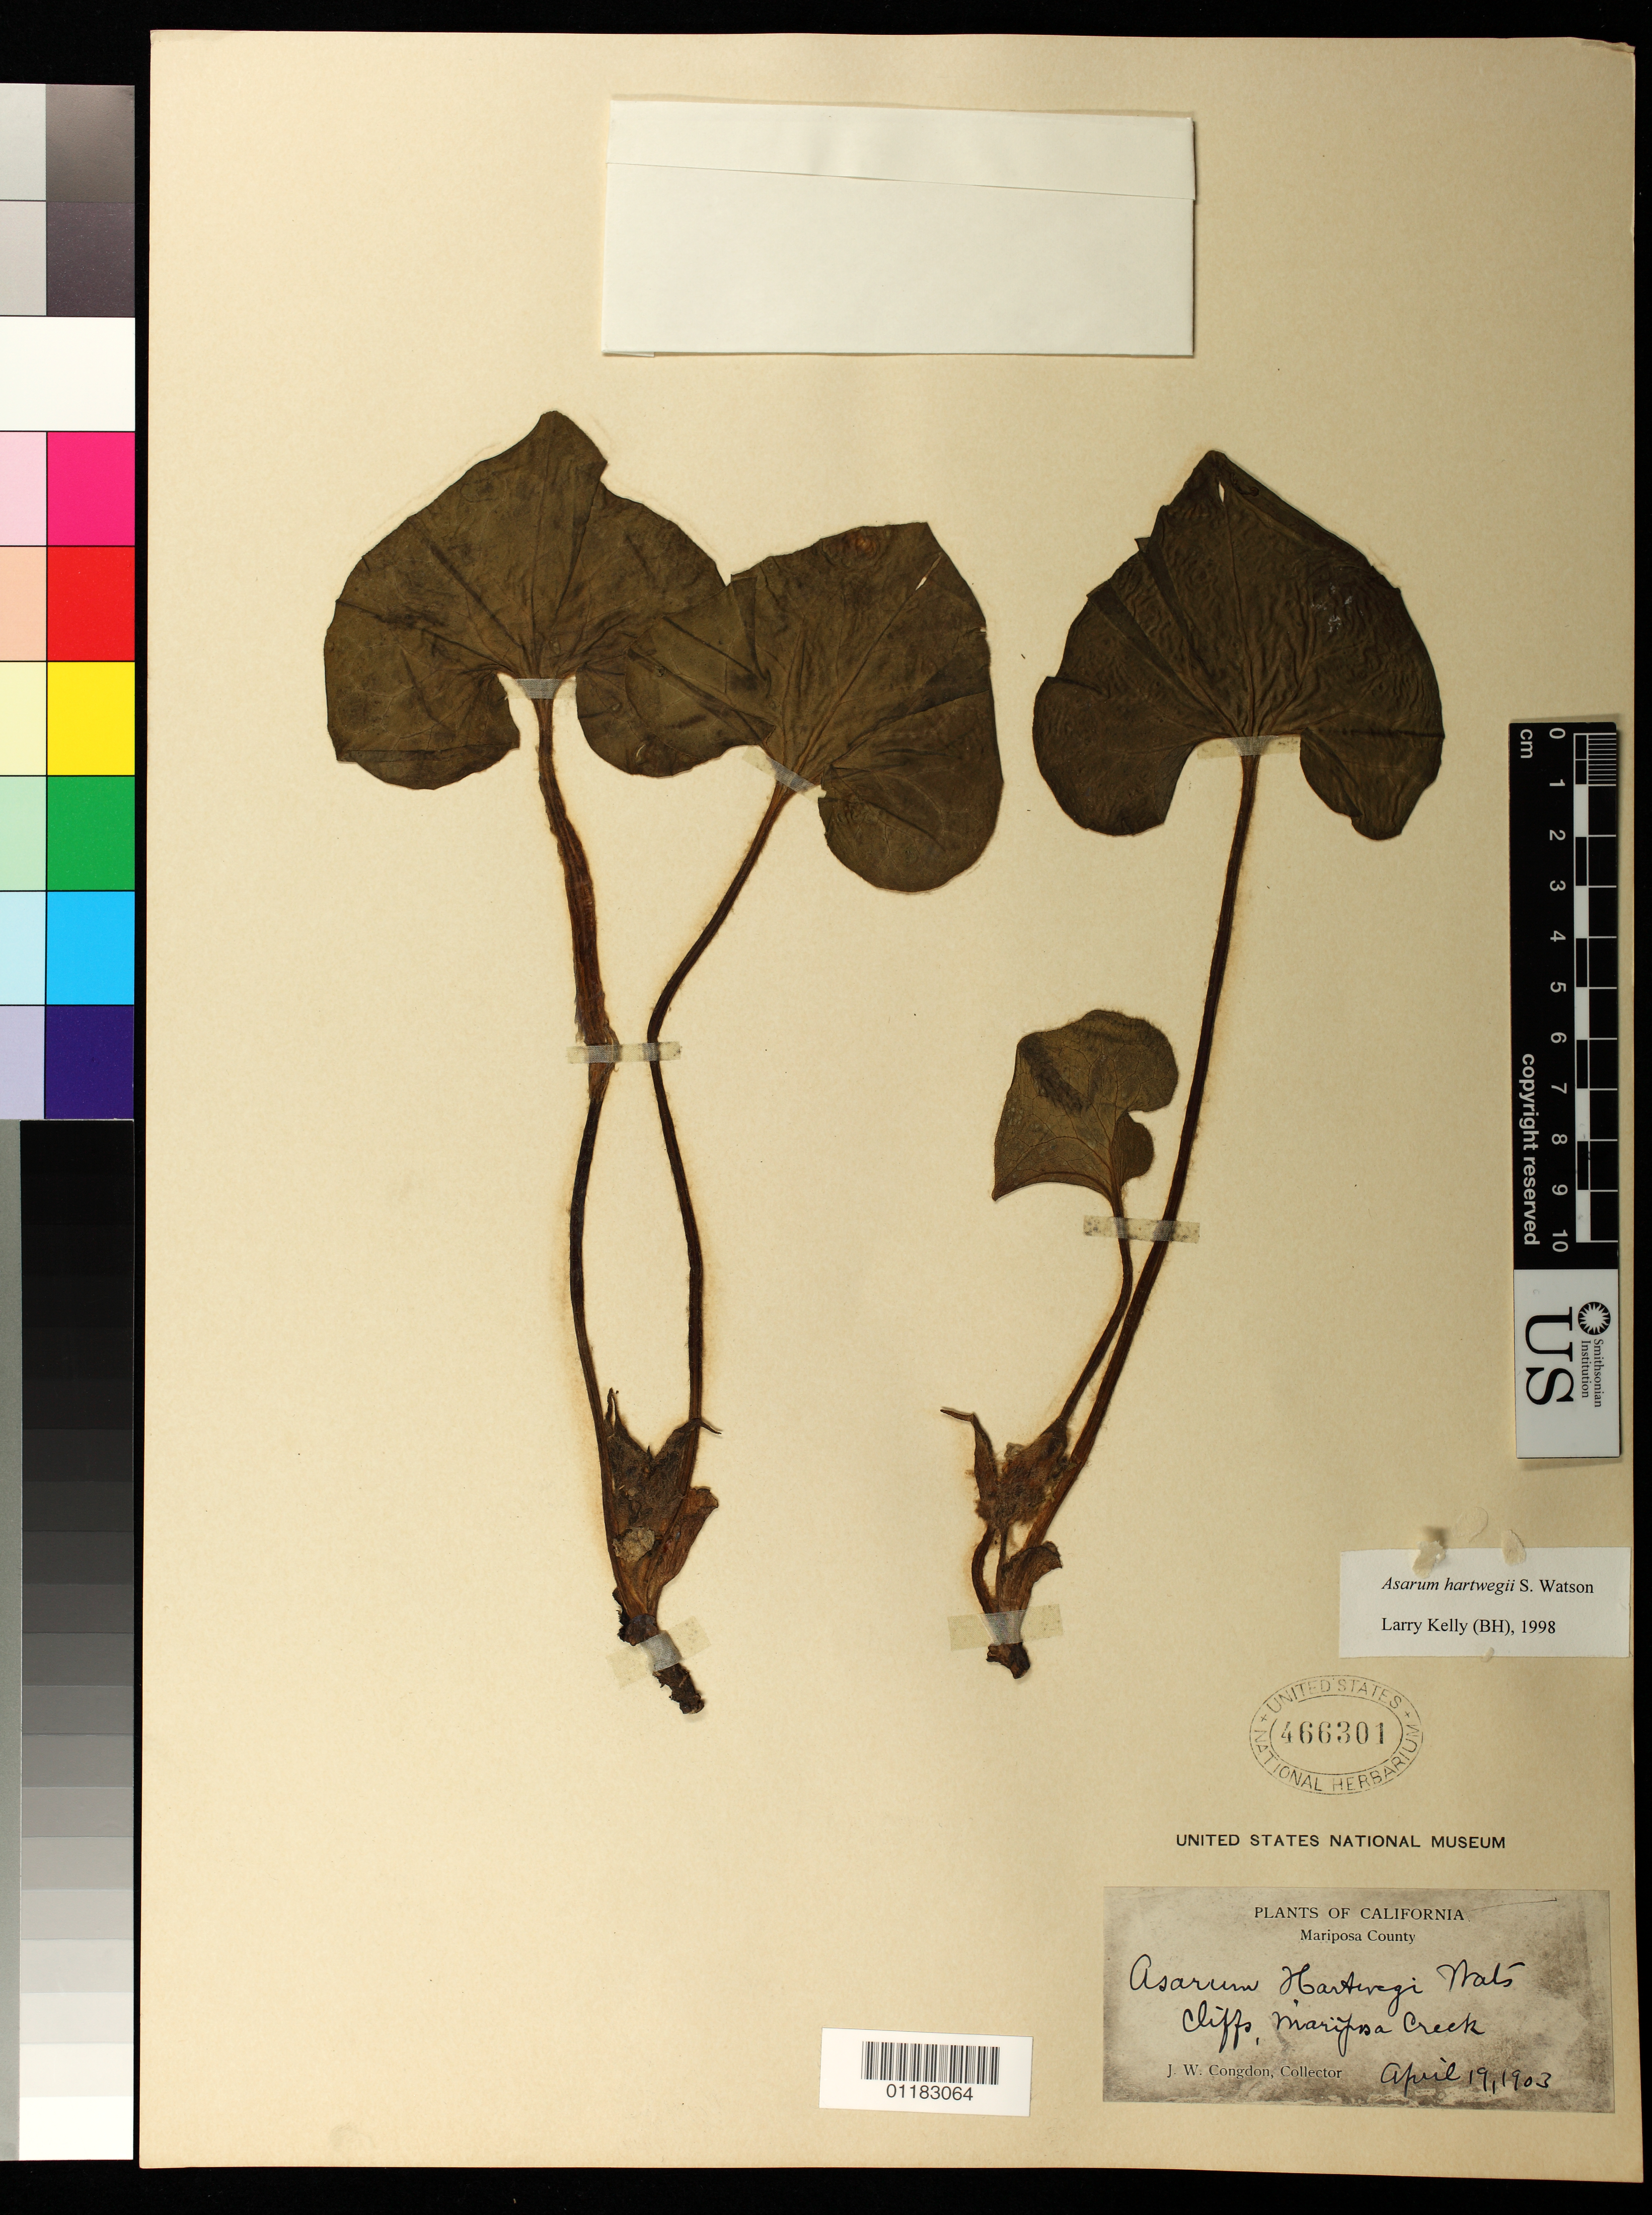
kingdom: Plantae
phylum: Tracheophyta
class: Magnoliopsida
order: Piperales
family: Aristolochiaceae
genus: Asarum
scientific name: Asarum hartwegii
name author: S. Watson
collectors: J. W. Congdon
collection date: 1903-04-19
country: United States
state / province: California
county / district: Mariposa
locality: Cliffs, Mariposa Creek, Mariposa County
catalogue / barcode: US 466301